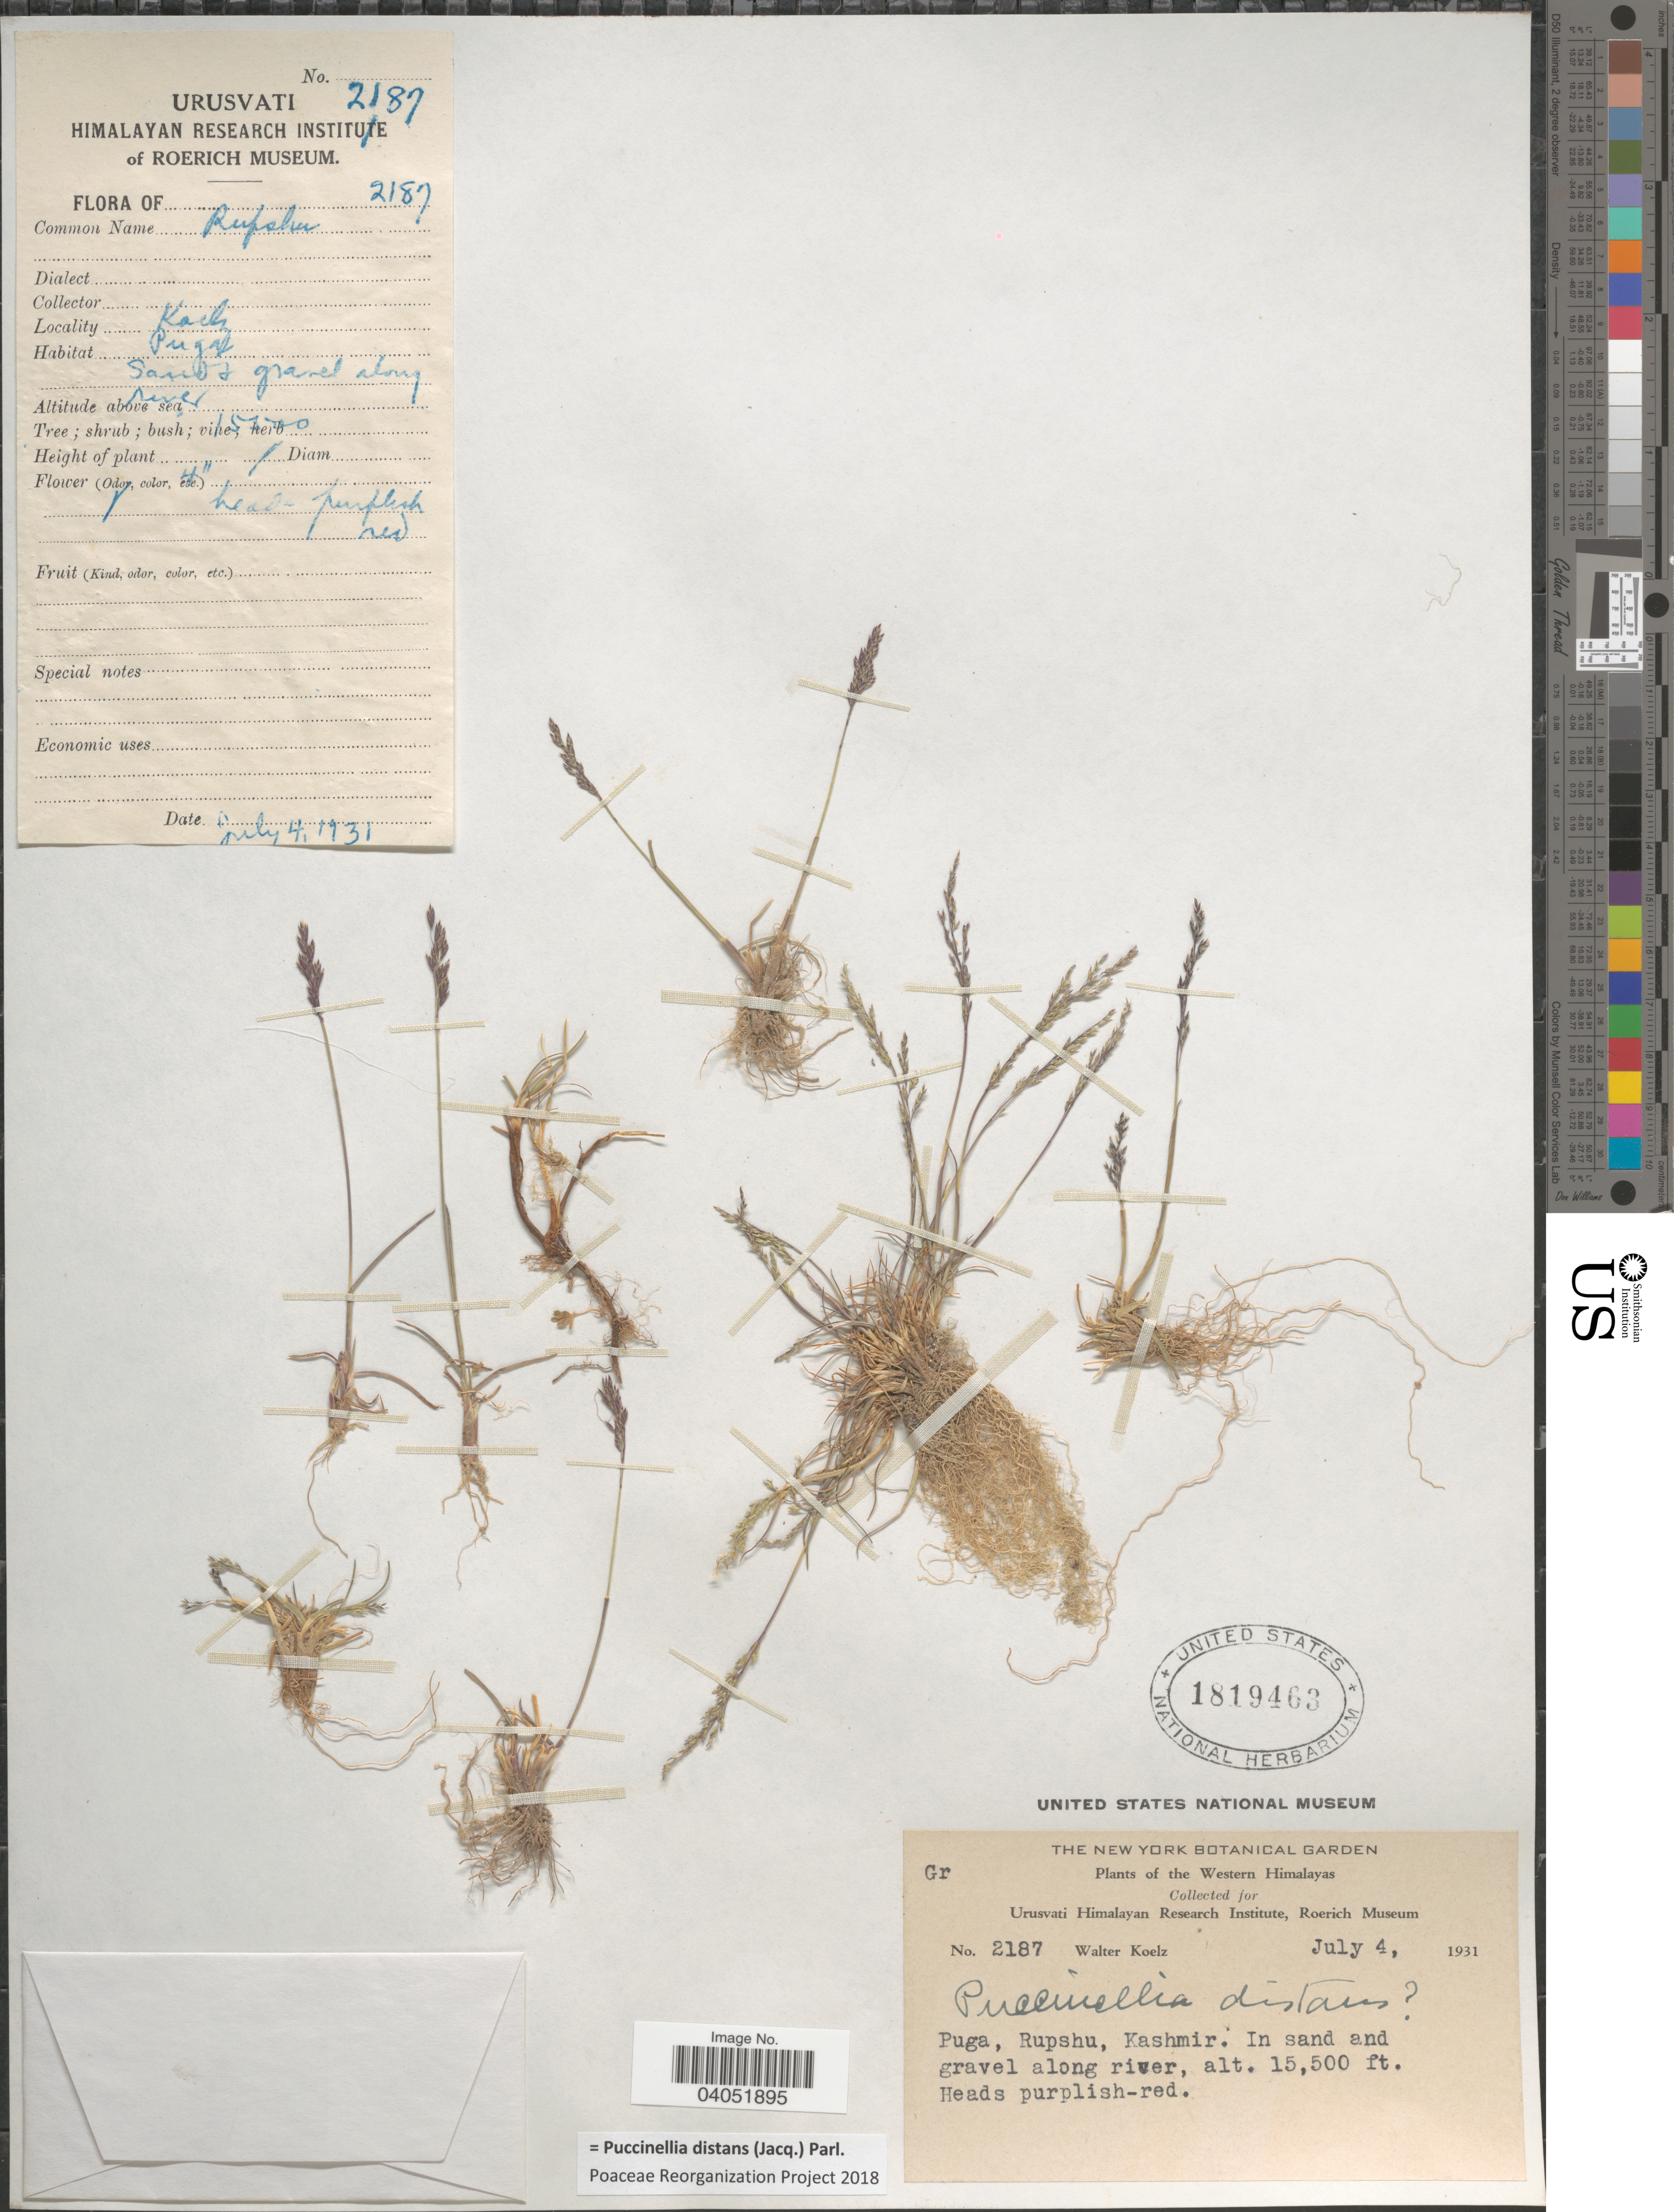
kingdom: Plantae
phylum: Tracheophyta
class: Liliopsida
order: Poales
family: Poaceae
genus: Puccinellia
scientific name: Puccinellia distans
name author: (Jacq.) Parl.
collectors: W. N. Koelz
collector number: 2187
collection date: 1931-07-04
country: India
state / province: Jammu and Kashmir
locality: The Western Himalayas. Puga, Rupshu, Kashmir.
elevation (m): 4724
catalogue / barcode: US 1819463